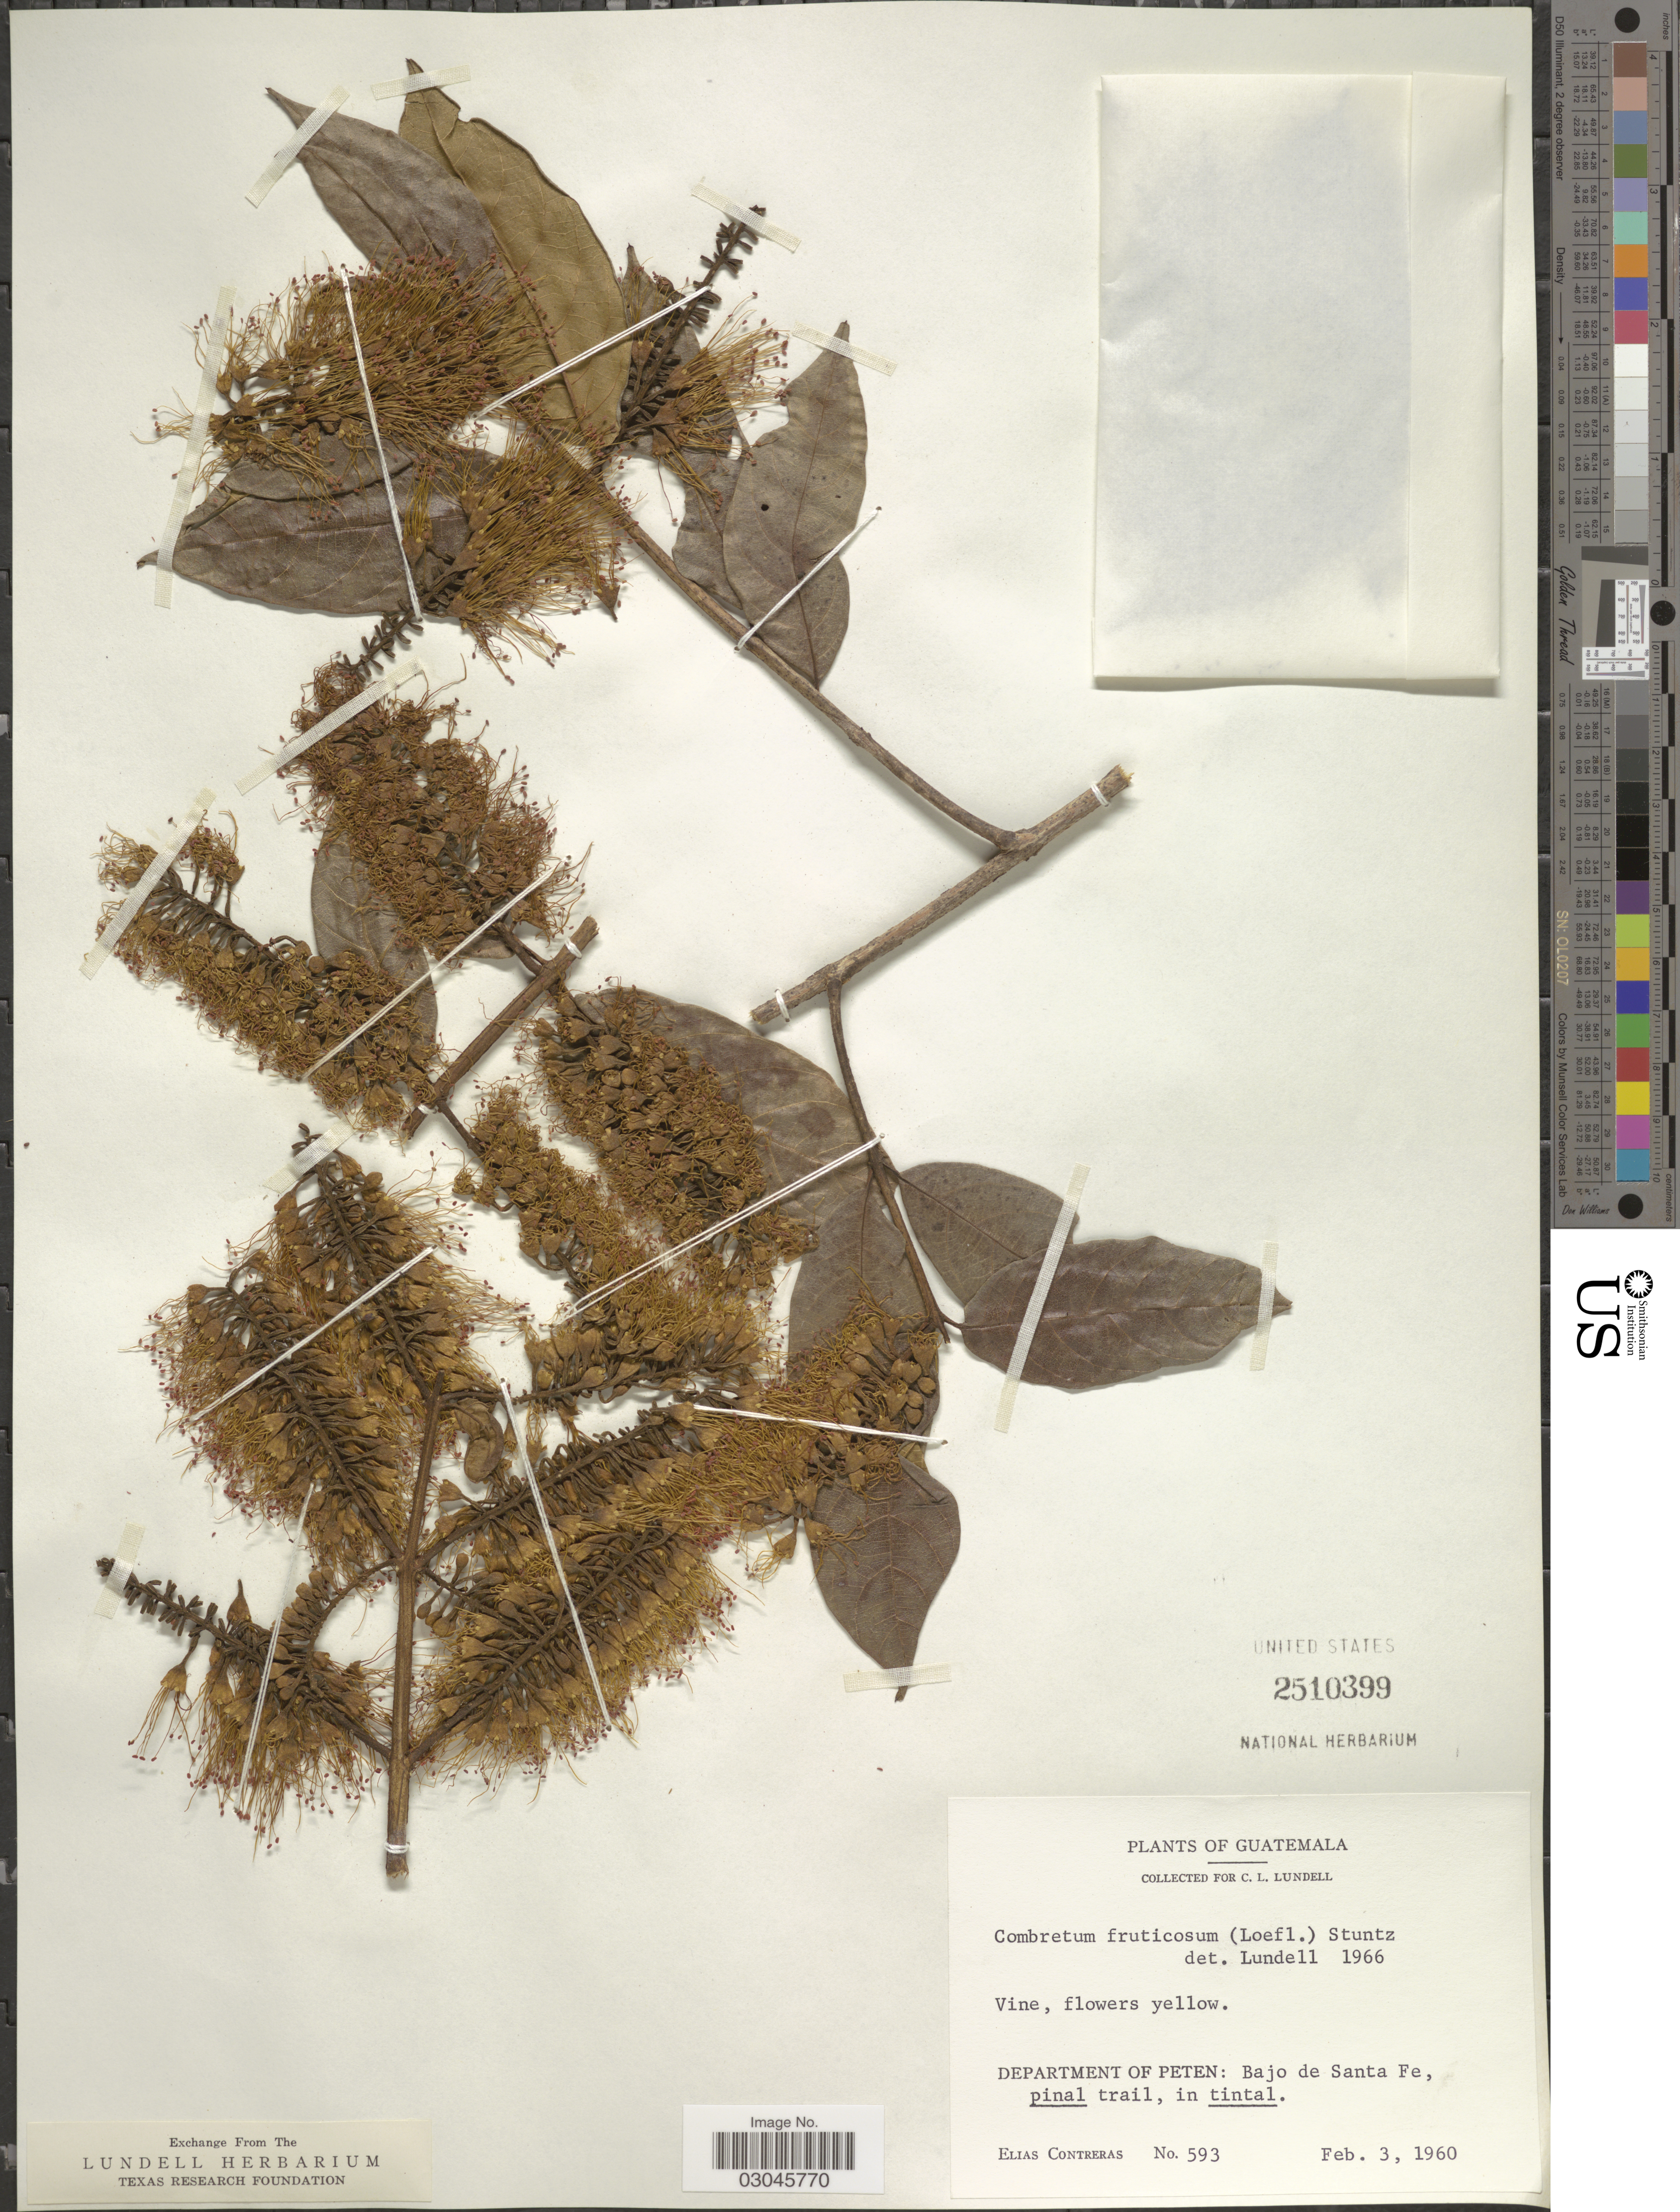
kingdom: Plantae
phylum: Tracheophyta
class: Magnoliopsida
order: Myrtales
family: Combretaceae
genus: Combretum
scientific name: Combretum fruticosum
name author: (Loefl.) Stuntz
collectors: E. Contreras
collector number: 593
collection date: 1960-02-03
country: Guatemala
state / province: El Petén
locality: Department of Peten: Bajo de Santa Fe.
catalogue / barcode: US 2510399